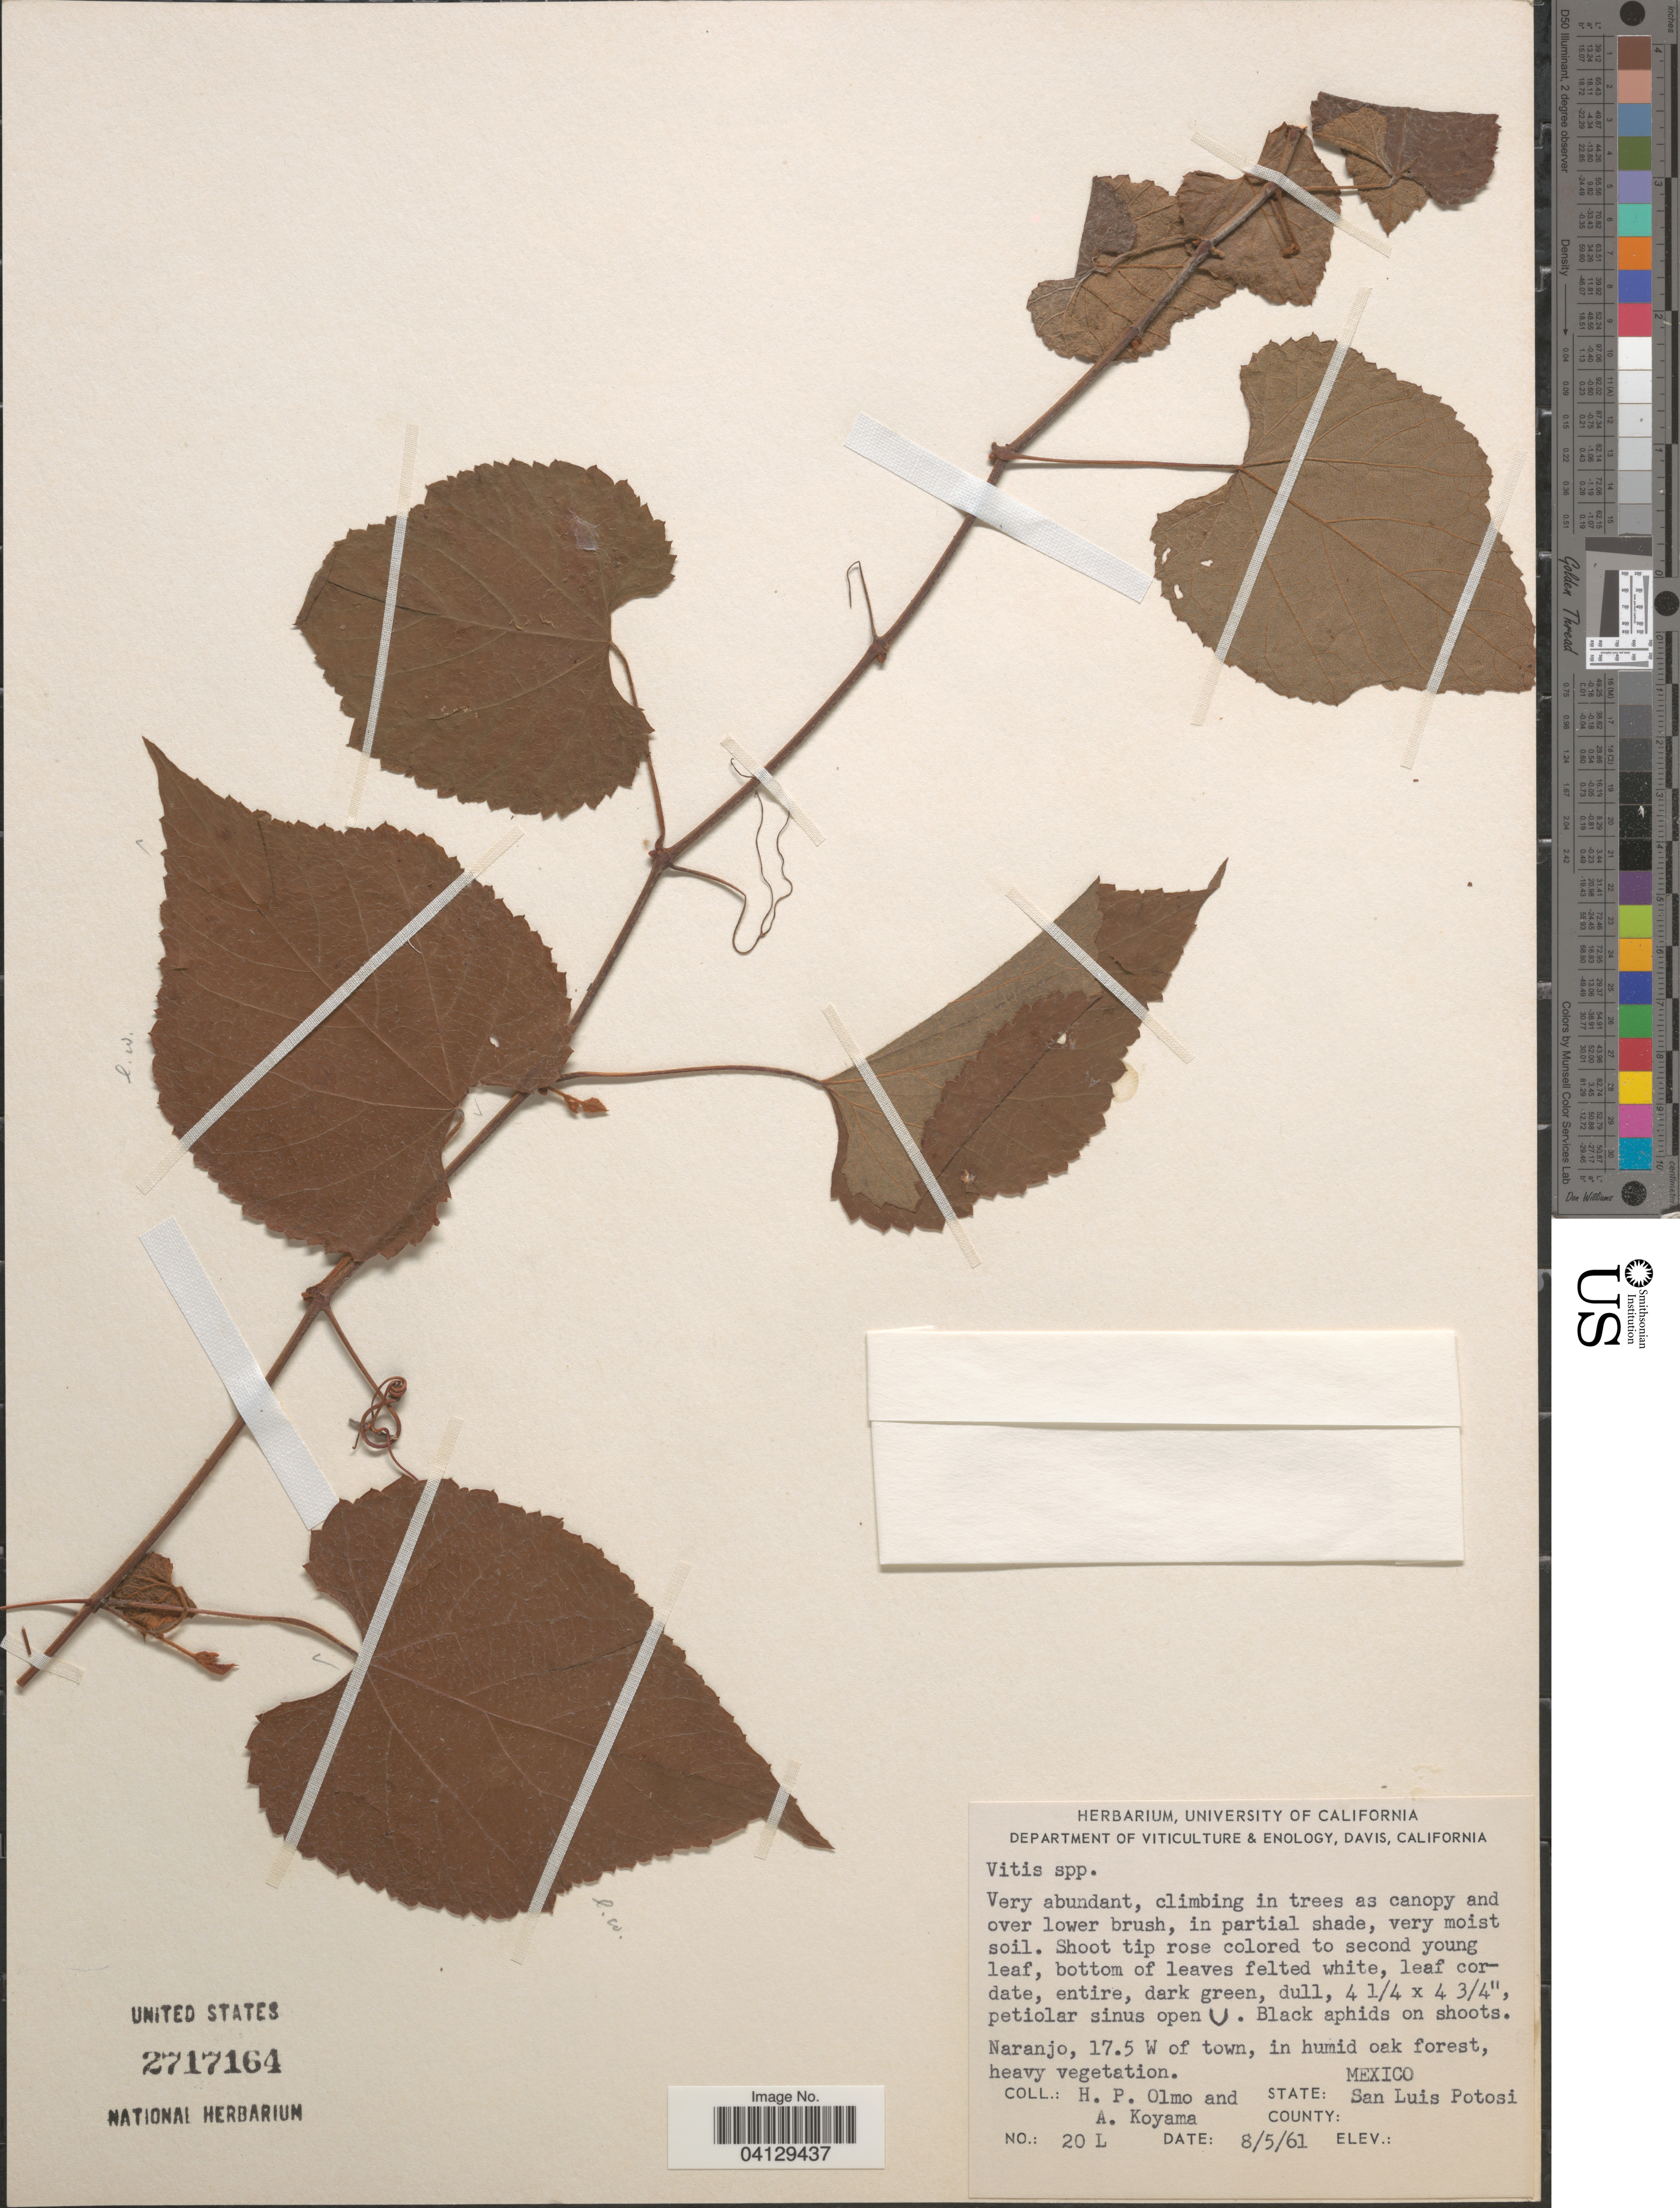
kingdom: Plantae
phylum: Tracheophyta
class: Magnoliopsida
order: Vitales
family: Vitaceae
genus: Vitis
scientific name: Vitis sp.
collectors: H. Olmo & A. Koyama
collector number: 20L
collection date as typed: Transcribed d/m/y: 5/8/61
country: Mexico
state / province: San Luis Potosí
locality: Naranjo, 17.5 W of town, in humid oak forest.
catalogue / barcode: US 2717164